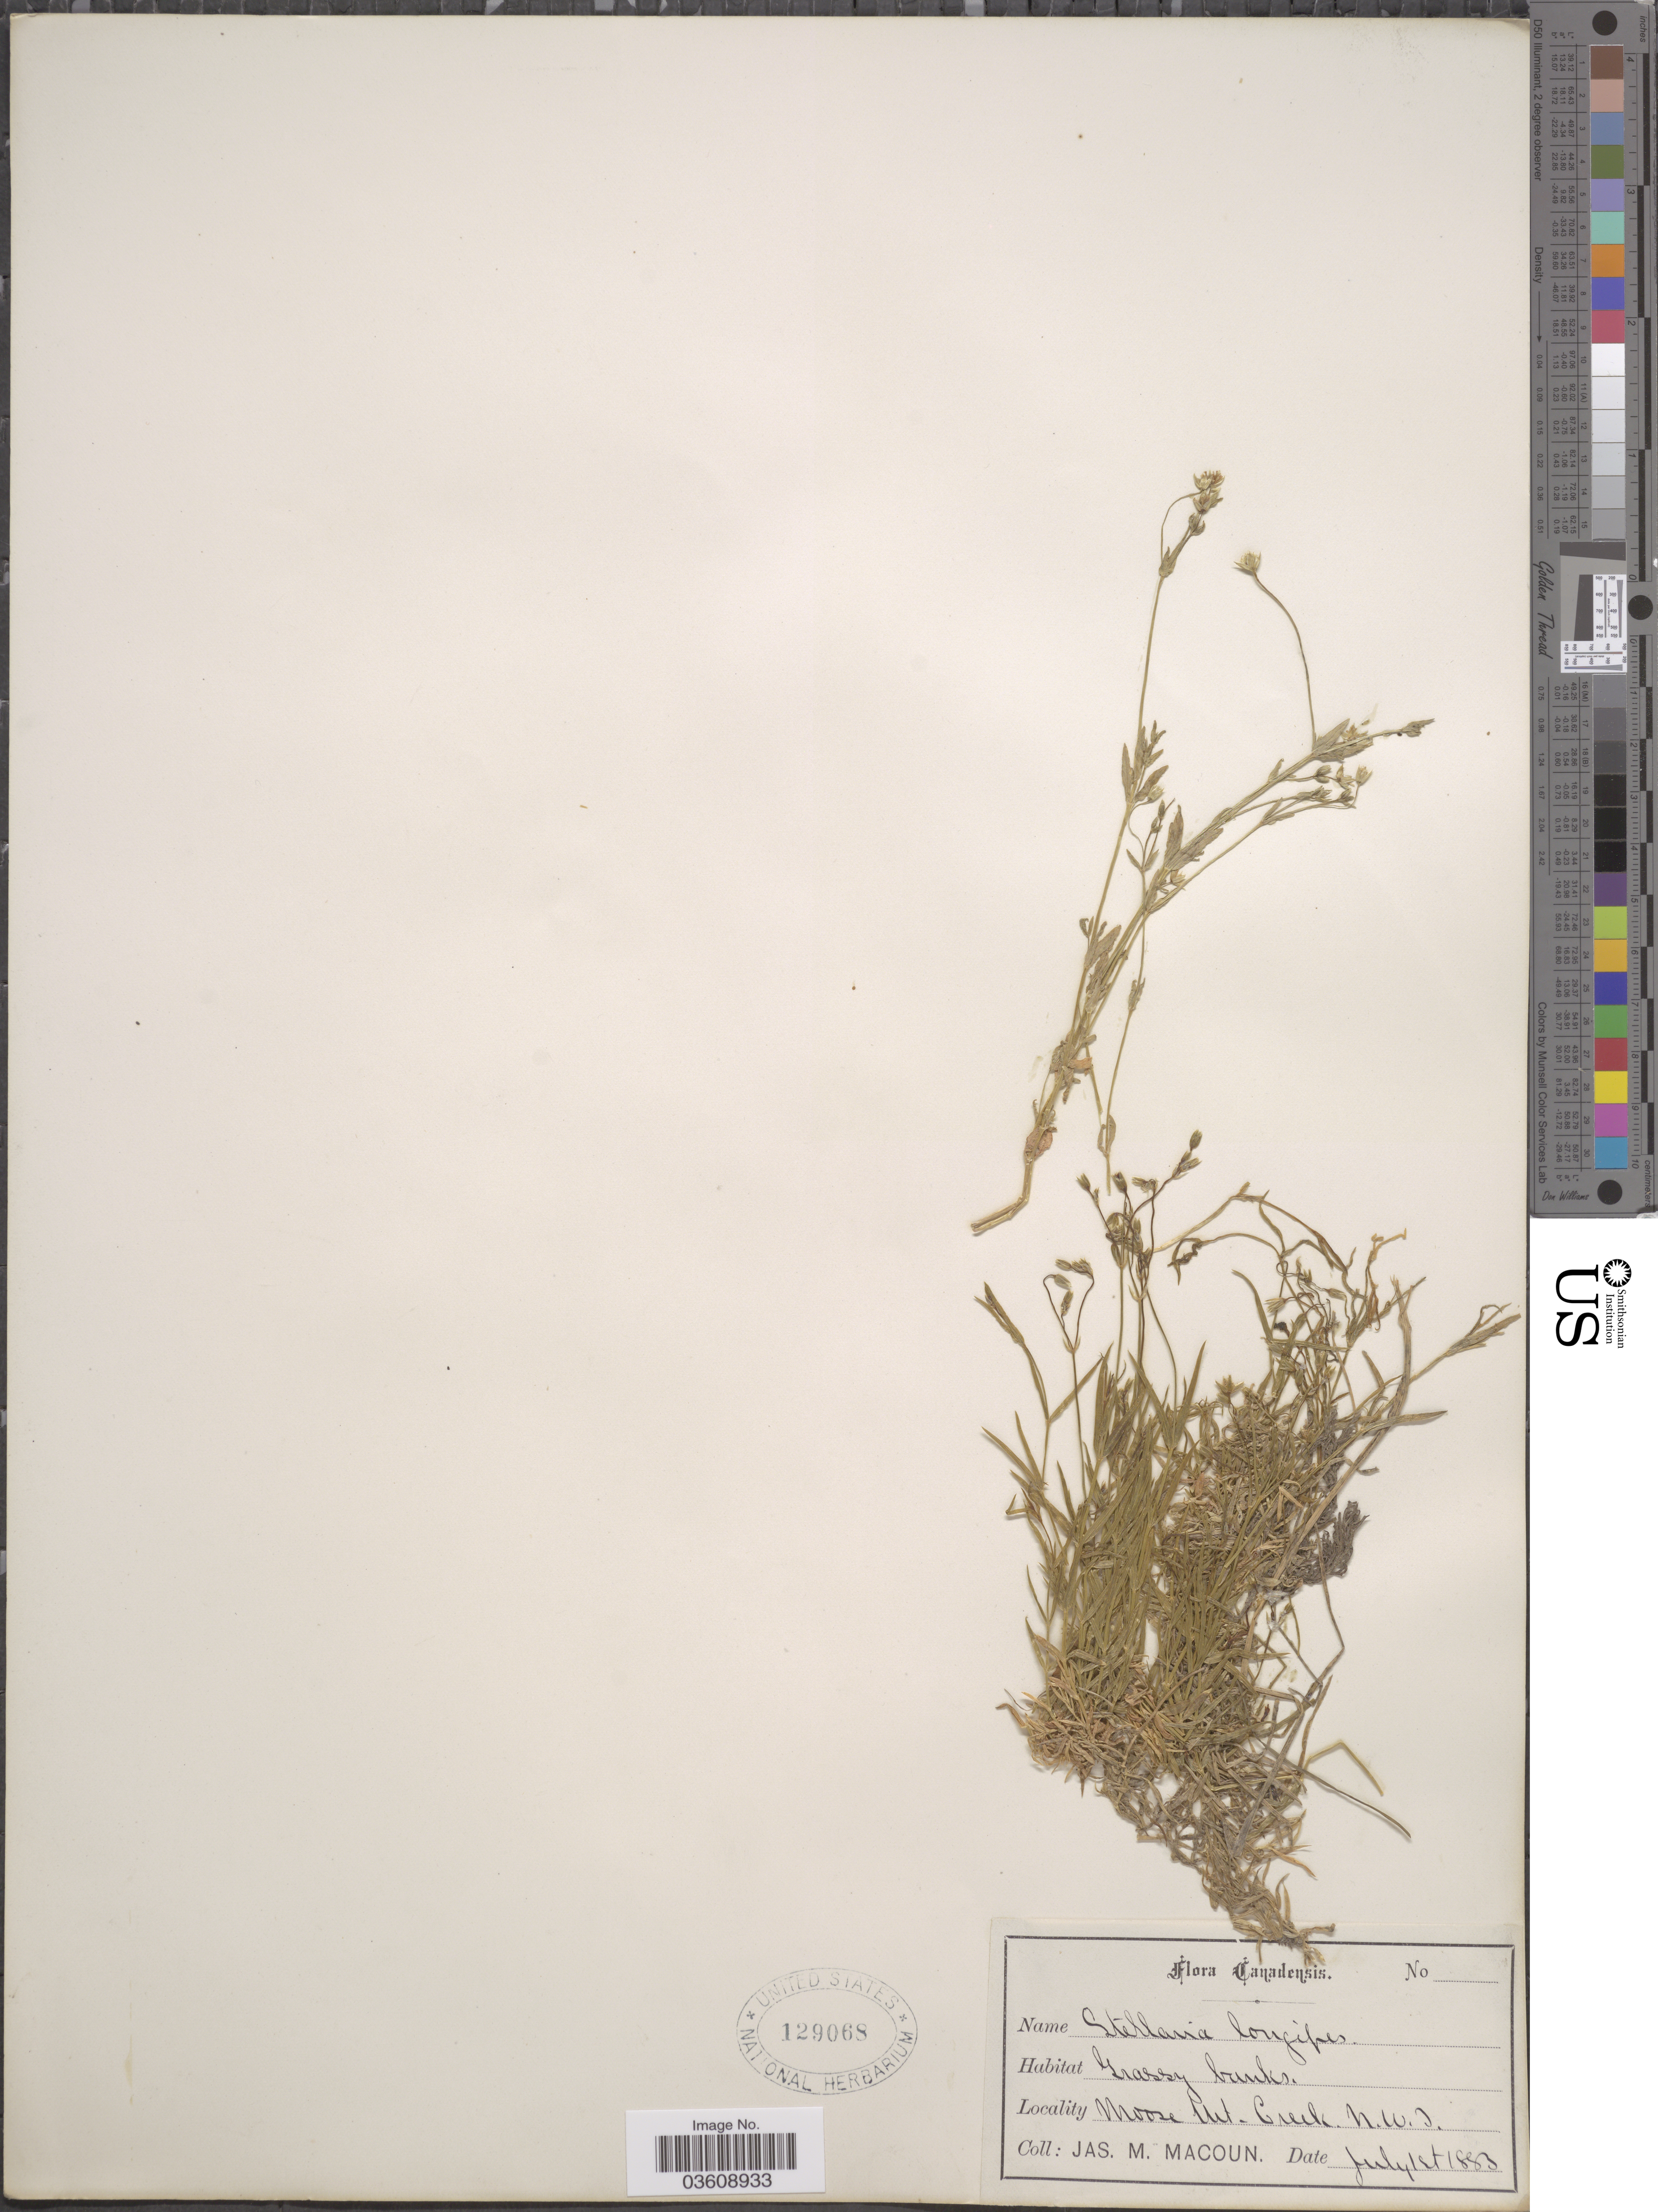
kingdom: Plantae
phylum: Tracheophyta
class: Magnoliopsida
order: Caryophyllales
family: Caryophyllaceae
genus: Stellaria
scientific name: Stellaria longipes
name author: Goldie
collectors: J. M. Macoun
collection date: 1883-07-01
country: Canada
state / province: Northwest Territories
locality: Moose Mt. Creek.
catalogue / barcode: US 129068